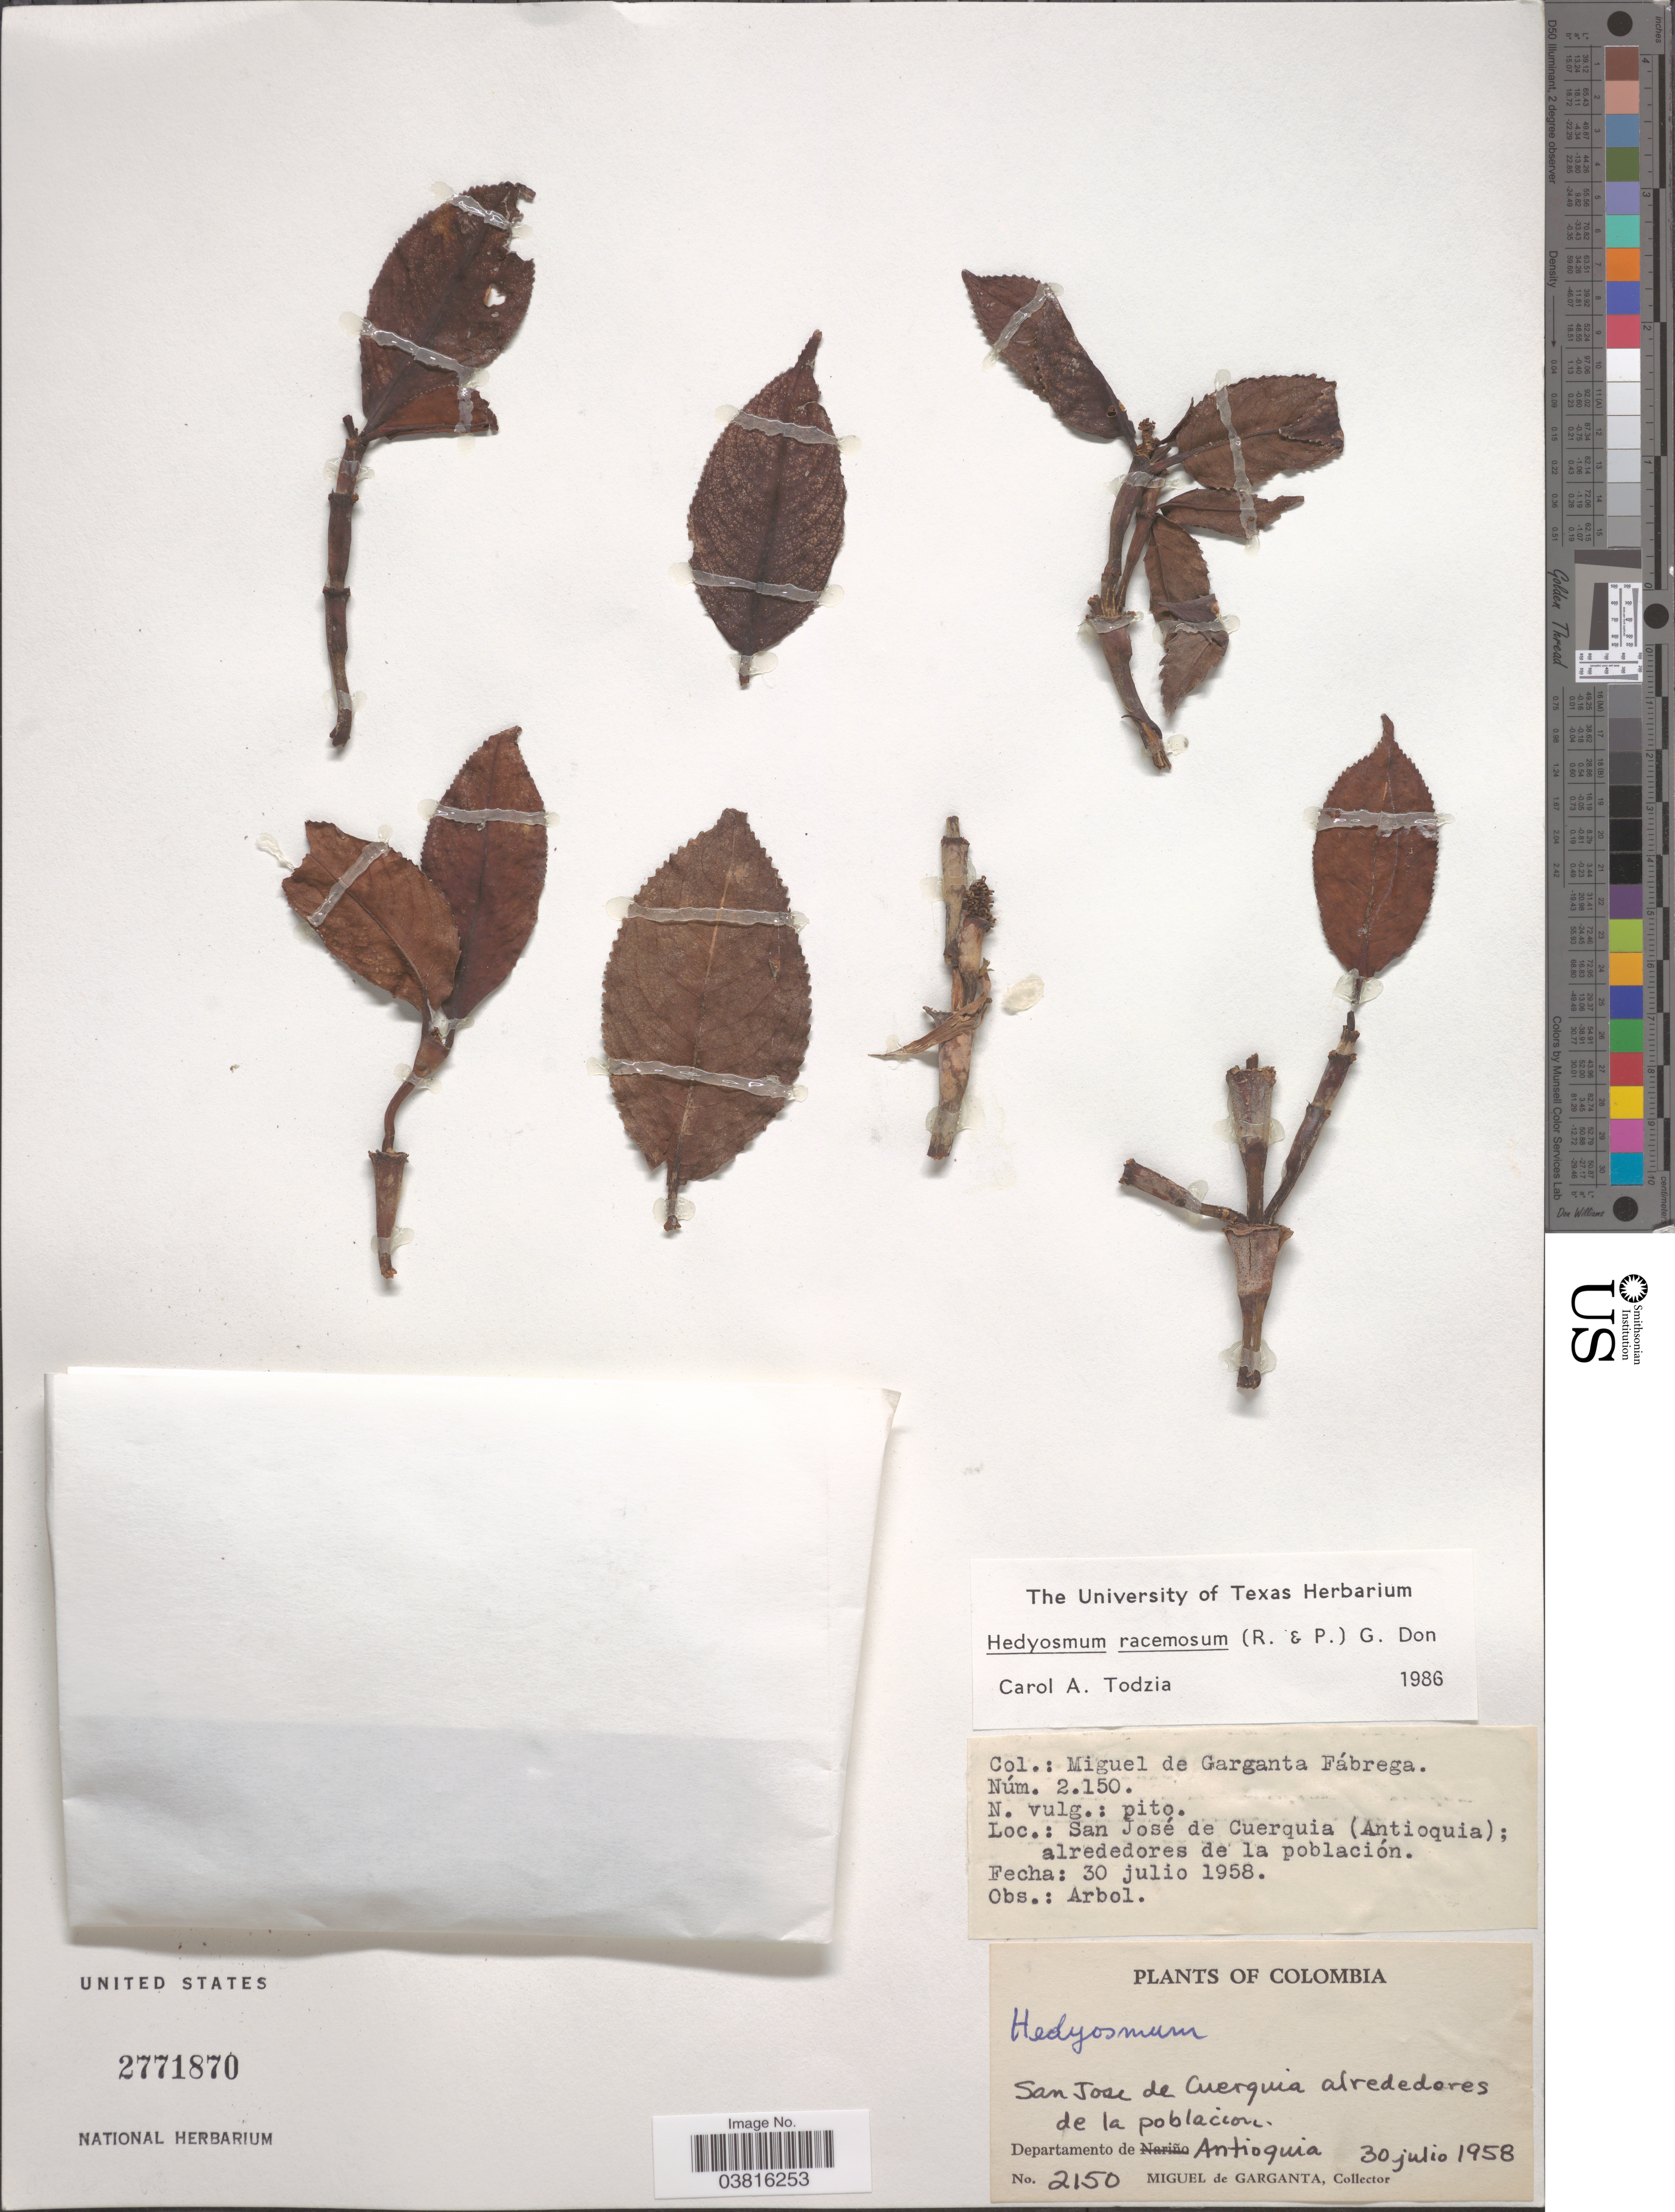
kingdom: Plantae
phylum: Tracheophyta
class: Magnoliopsida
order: Chloranthales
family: Chloranthaceae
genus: Hedyosmum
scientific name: Hedyosmum racemosum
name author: (Ruiz & Pav.) G. Don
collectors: M. Garganta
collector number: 2150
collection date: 1958-07-30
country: Colombia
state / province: Antioquia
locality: San José de Cuerquia alrededores de la población. Departamento de Antioquia.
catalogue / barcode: US 2771870